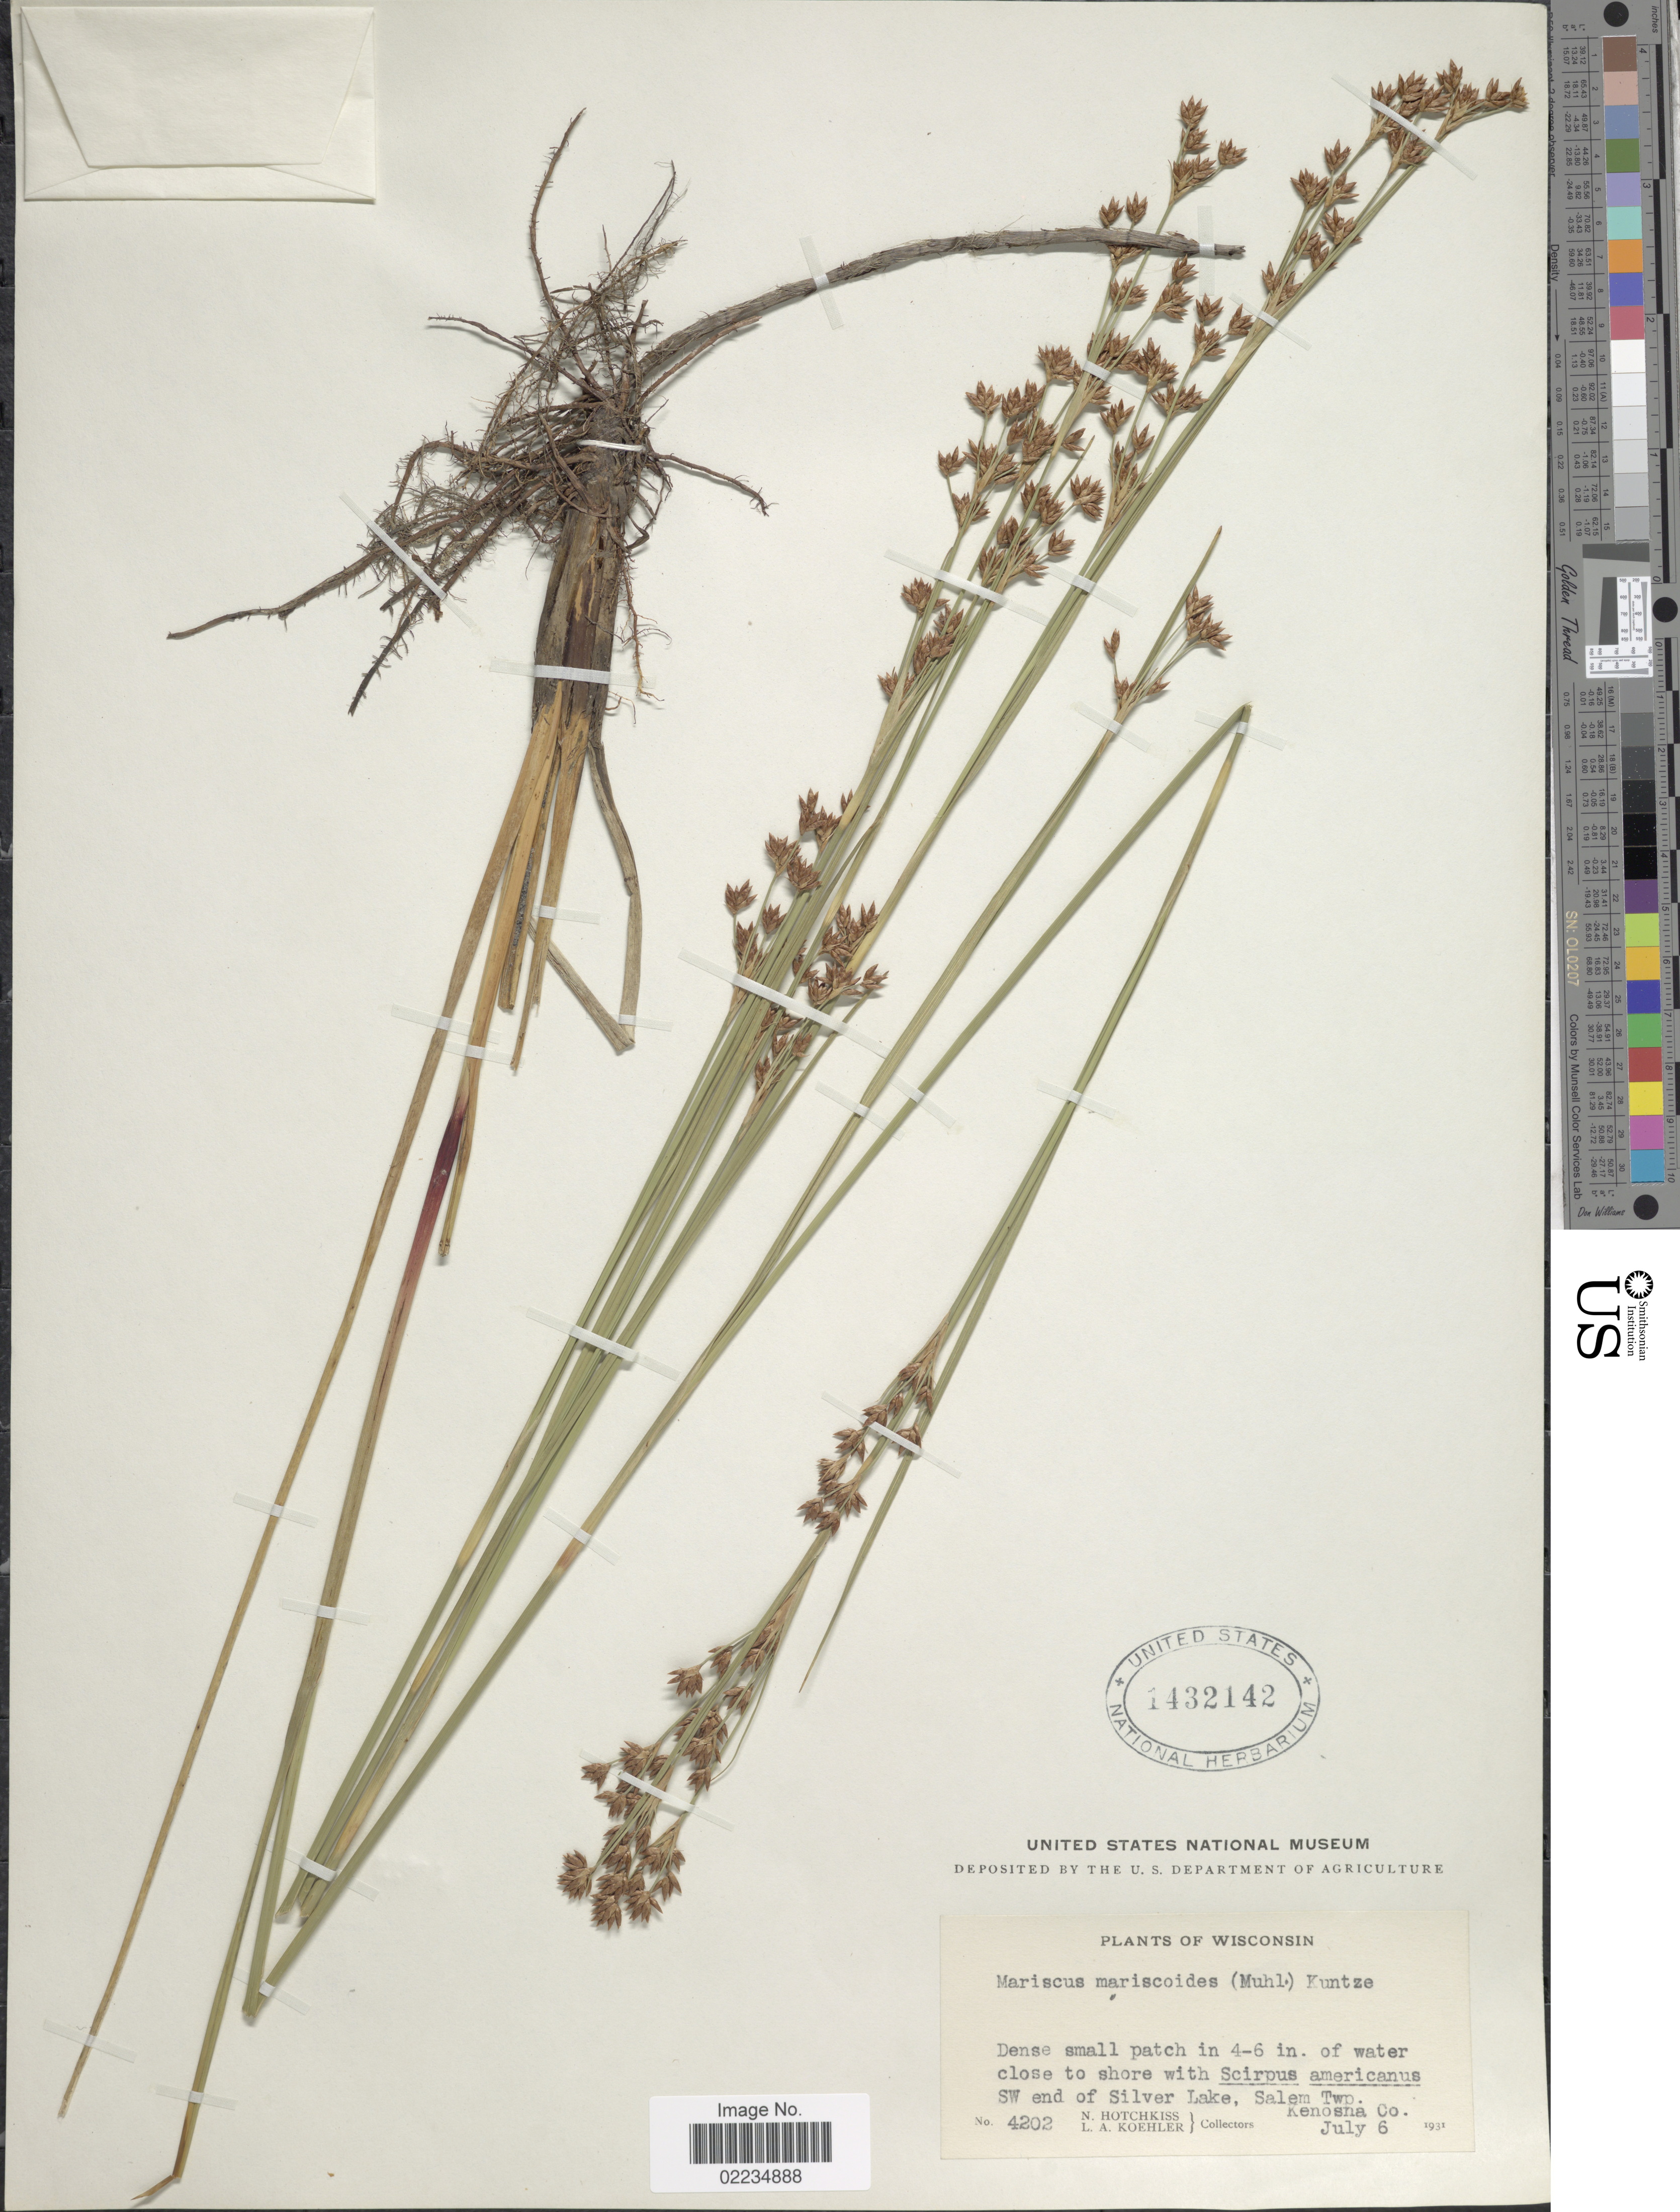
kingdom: Plantae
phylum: Tracheophyta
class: Liliopsida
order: Poales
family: Cyperaceae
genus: Cladium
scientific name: Cladium mariscoides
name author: (Muhl.) Torr.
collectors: N. Hotchkiss & L. Koehler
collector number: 4202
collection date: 1931-07-06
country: United States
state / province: Wisconsin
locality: SW end of Silver Lake, Salem Twp., Kenosha Co.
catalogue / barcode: US 1432142